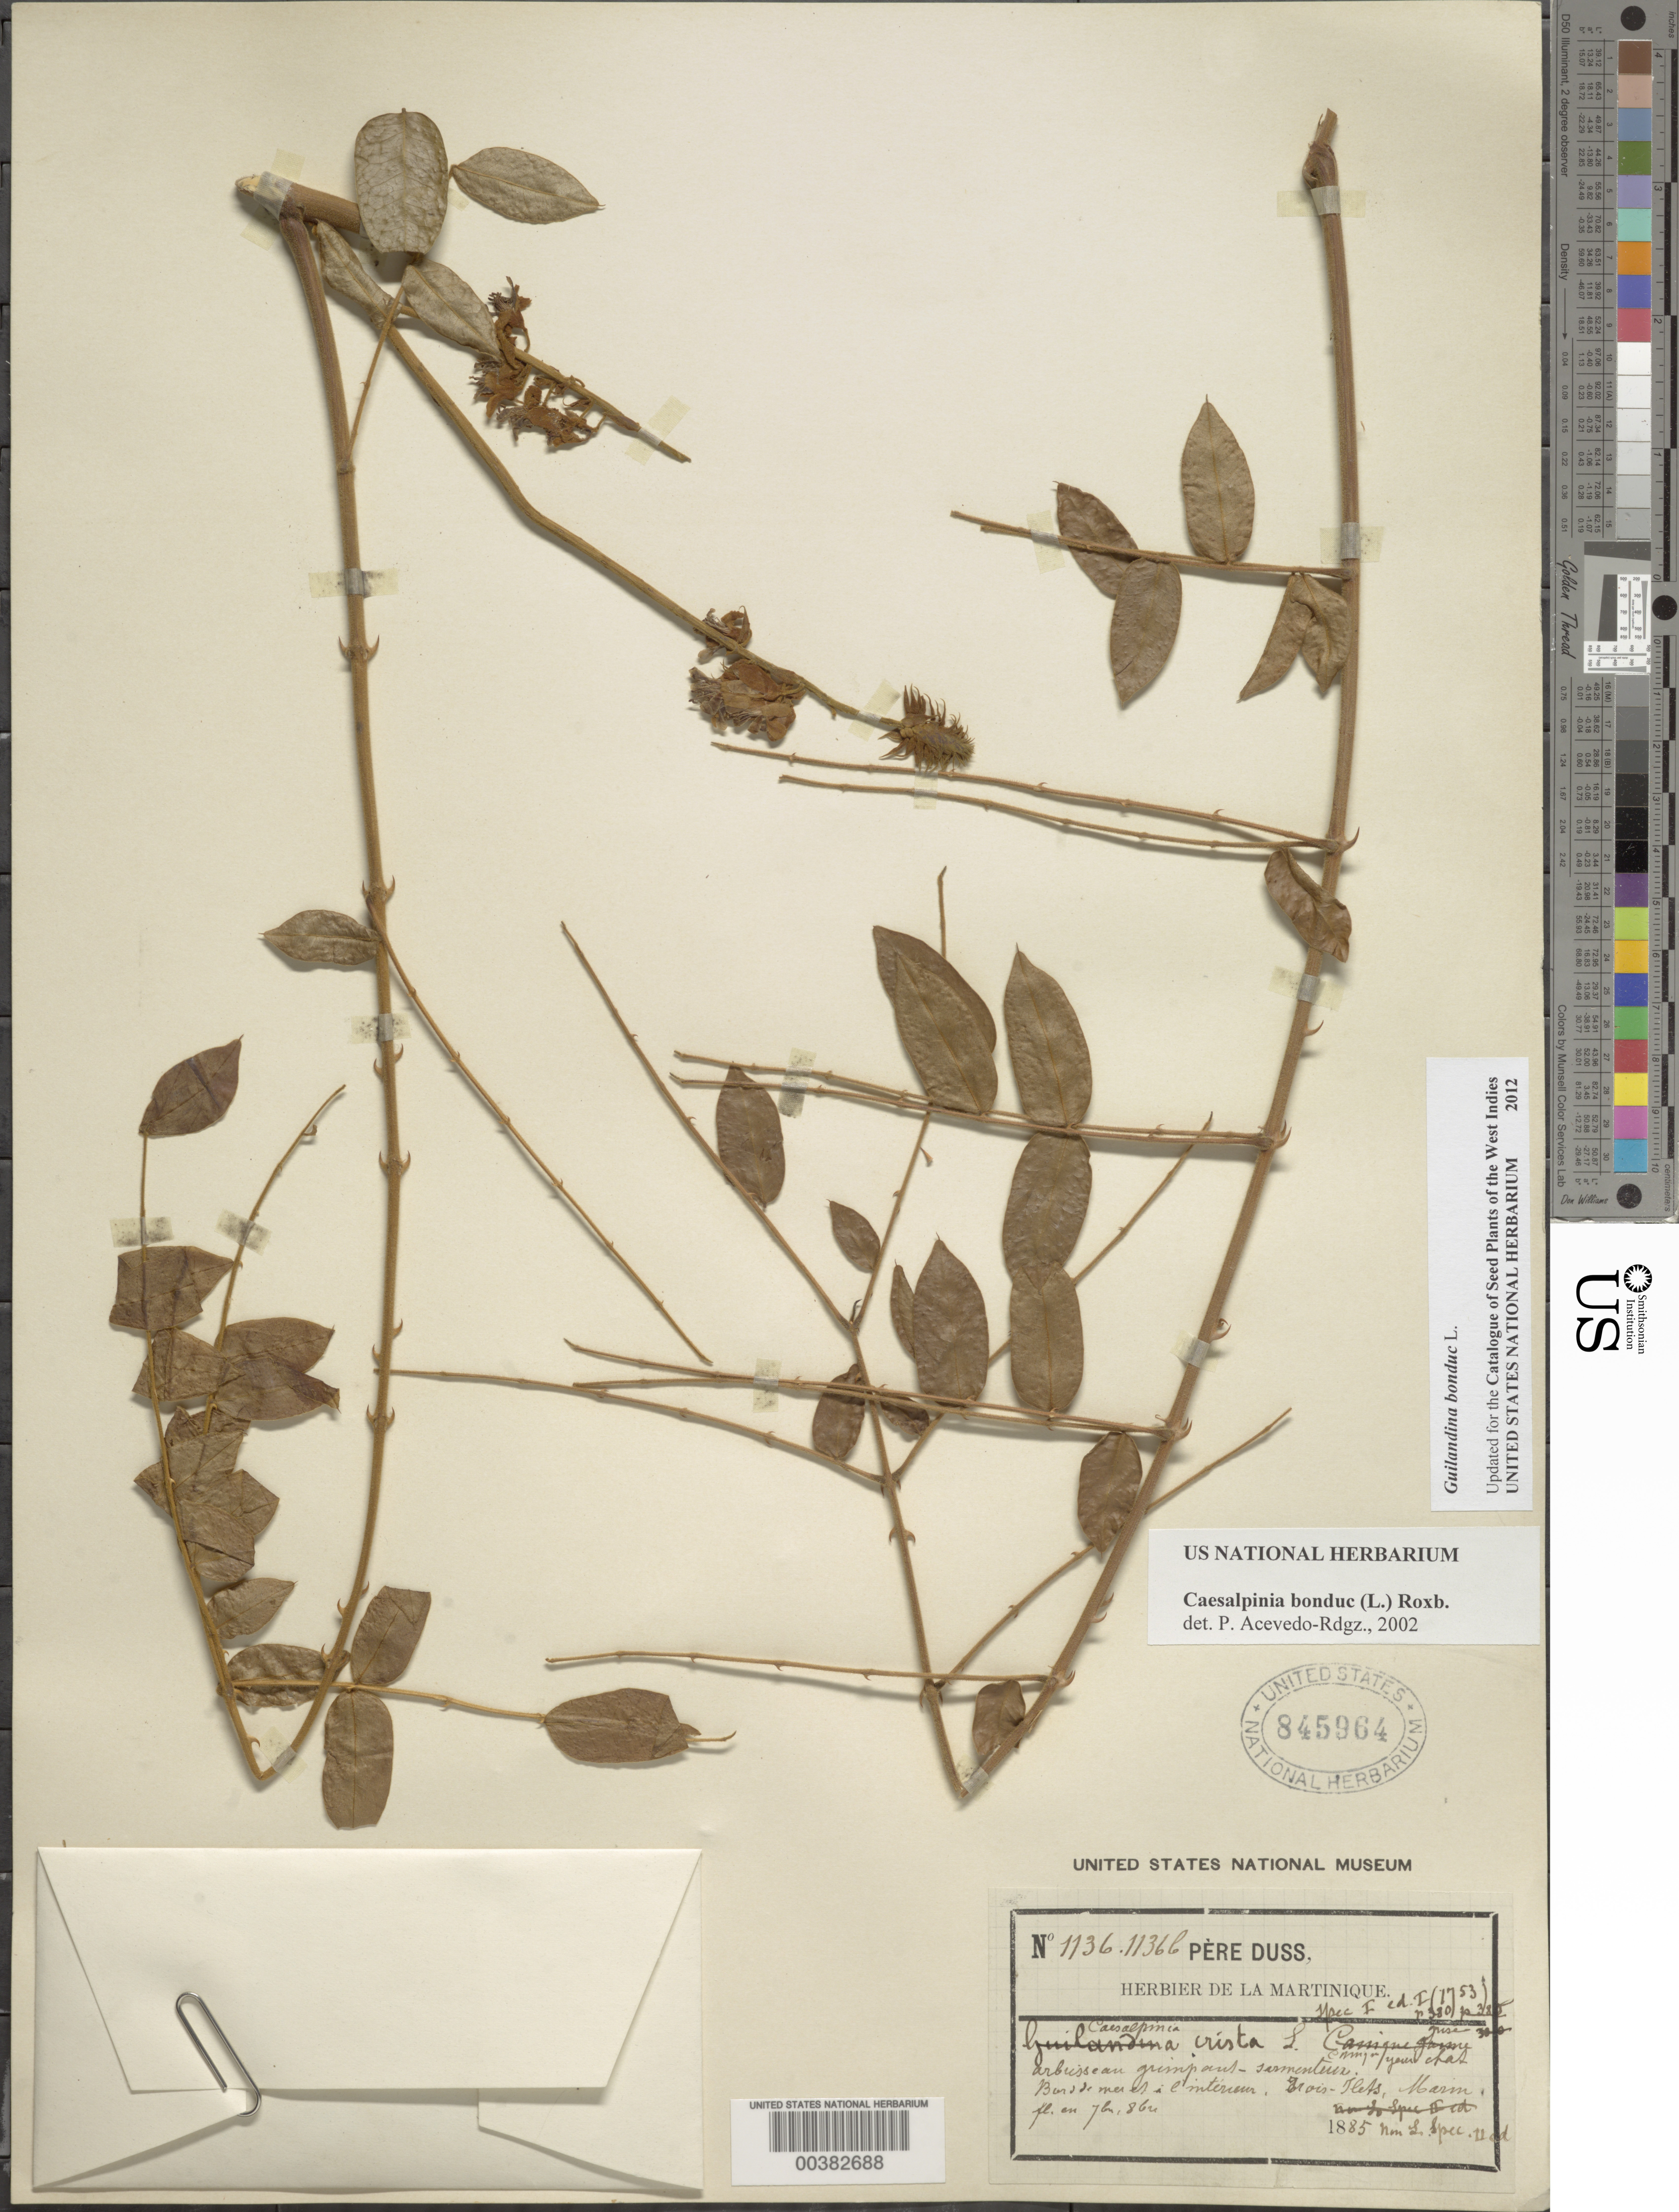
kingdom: Plantae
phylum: Tracheophyta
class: Magnoliopsida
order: Fabales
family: Fabaceae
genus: Guilandina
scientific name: Guilandina bonduc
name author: L.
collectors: Père Duss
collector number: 1136 / 1136b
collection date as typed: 1885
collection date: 1885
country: Martinique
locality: Trois-ilets, marm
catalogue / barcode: US 845964